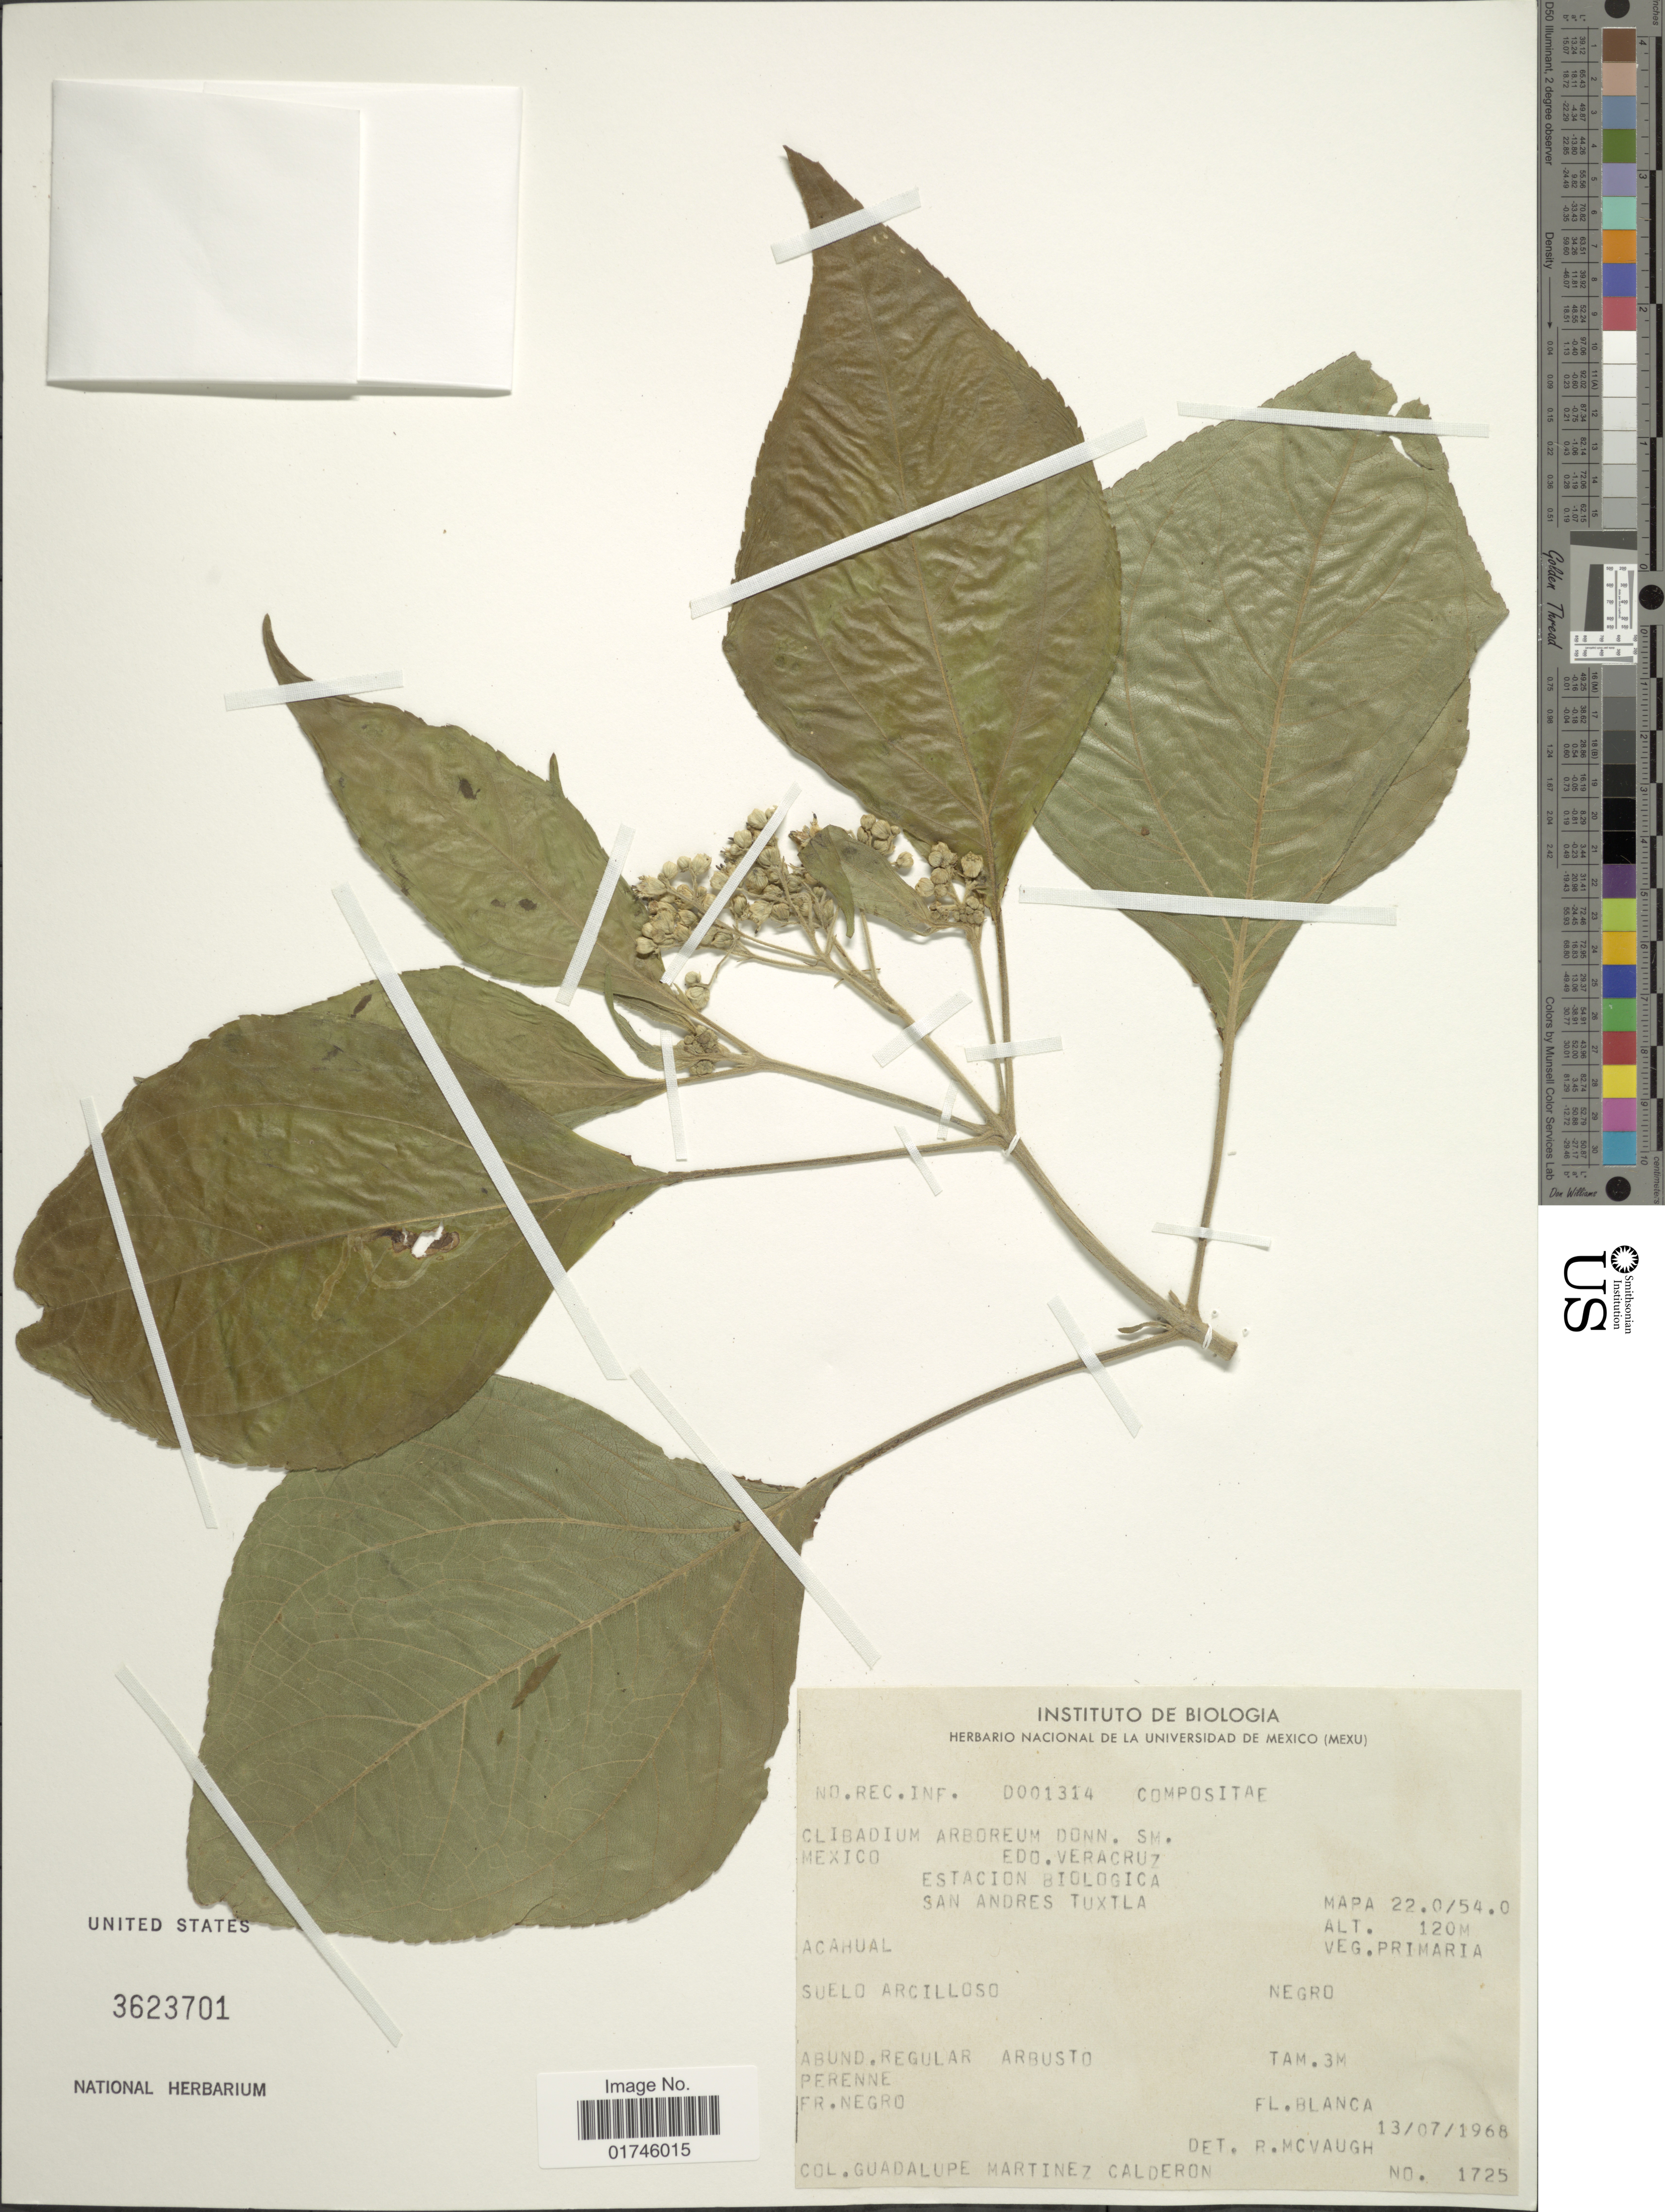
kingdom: Plantae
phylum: Tracheophyta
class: Magnoliopsida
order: Asterales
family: Asteraceae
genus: Clibadium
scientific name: Clibadium arboreum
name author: Donn. Sm.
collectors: G. Martinez-C.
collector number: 1725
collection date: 1968-07-13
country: Mexico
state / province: Veracruz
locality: Mexico Edo. Veracruz Estacion Biologica, San Andres Tuxtla.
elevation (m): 120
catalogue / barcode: US 3623701